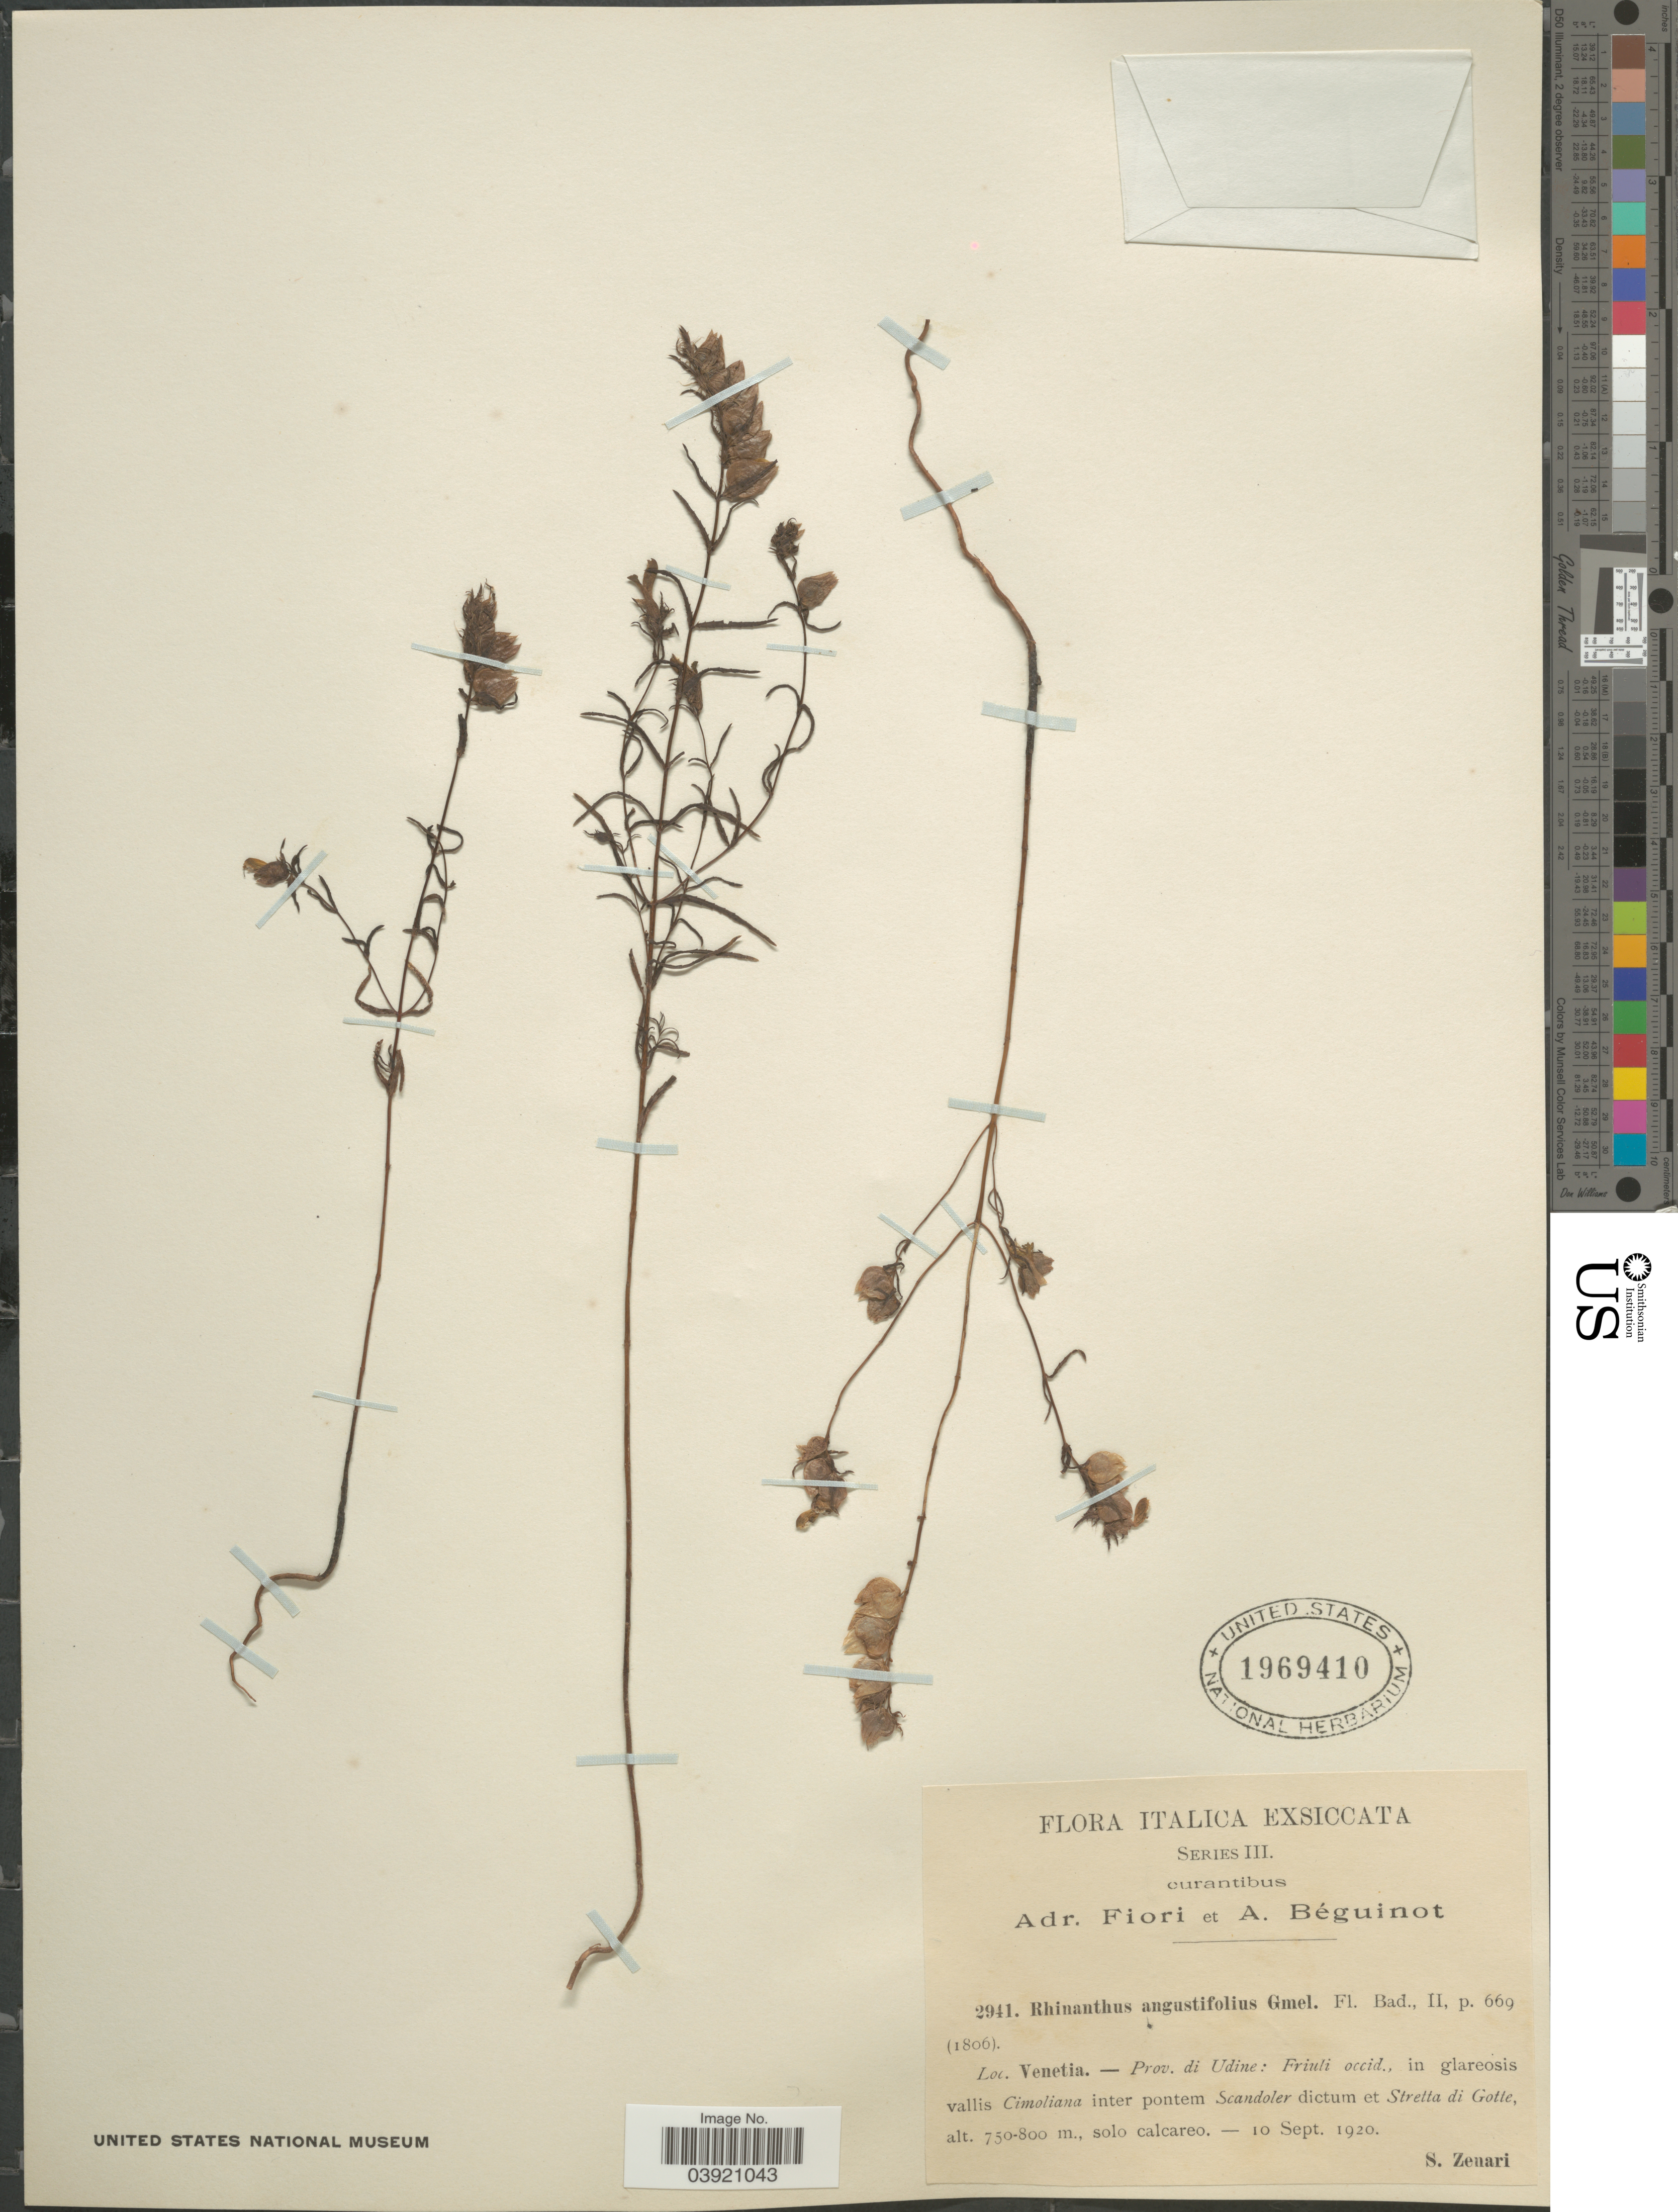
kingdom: Plantae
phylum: Tracheophyta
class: Magnoliopsida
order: Lamiales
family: Orobanchaceae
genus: Rhinanthus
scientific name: Rhinanthus angustifolius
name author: C.C. Gmel.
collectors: S. Zenari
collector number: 2941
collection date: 1920-09-10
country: Italy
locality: Italica. Venetia.- Prov. di Udine: Friuli occid., in glareosis vallis Cimoliana inter pontem Scandoler dictum et Stretta di Gotte.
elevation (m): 750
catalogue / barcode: US 1969410